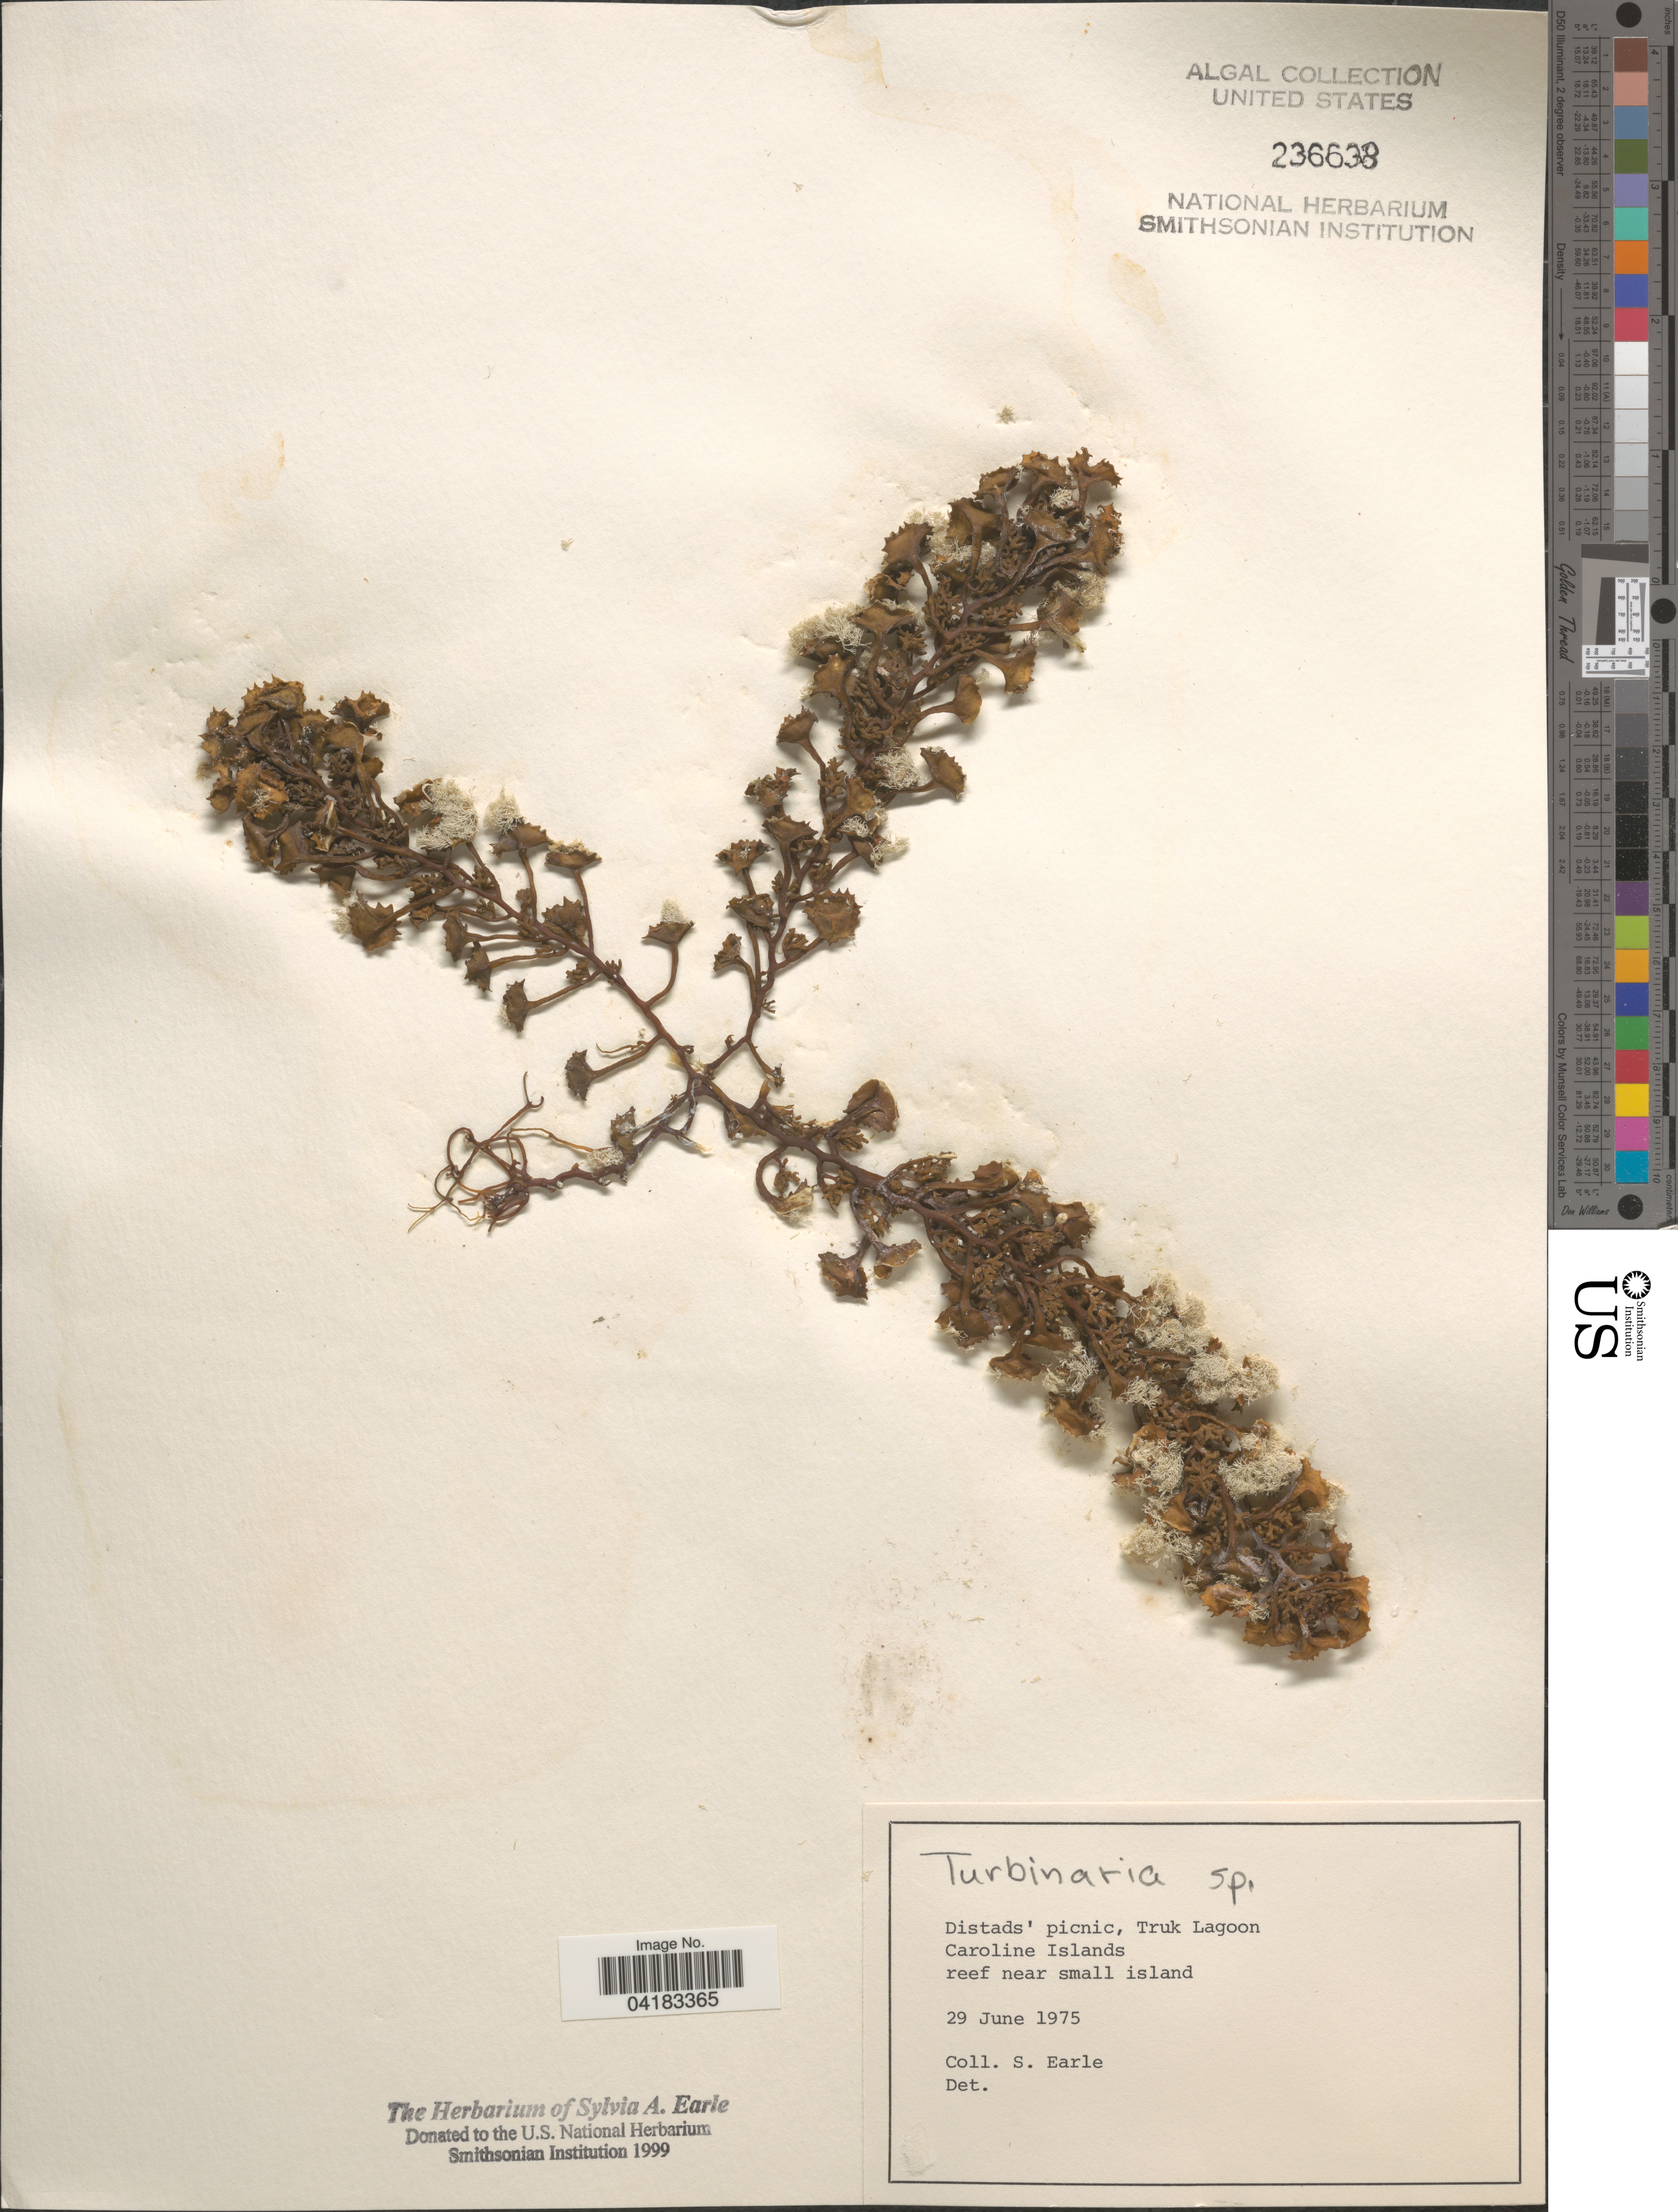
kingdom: Chromista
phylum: Ochrophyta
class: Phaeophyceae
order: Fucales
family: Sargassaceae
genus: Turbinaria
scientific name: Turbinaria sp.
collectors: S. A. Earle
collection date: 1975-06-29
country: Micronesia, Federated States of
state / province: Truk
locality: Distads' picnic, Truk Lagoon. Caroline Islands.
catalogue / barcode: US 236638